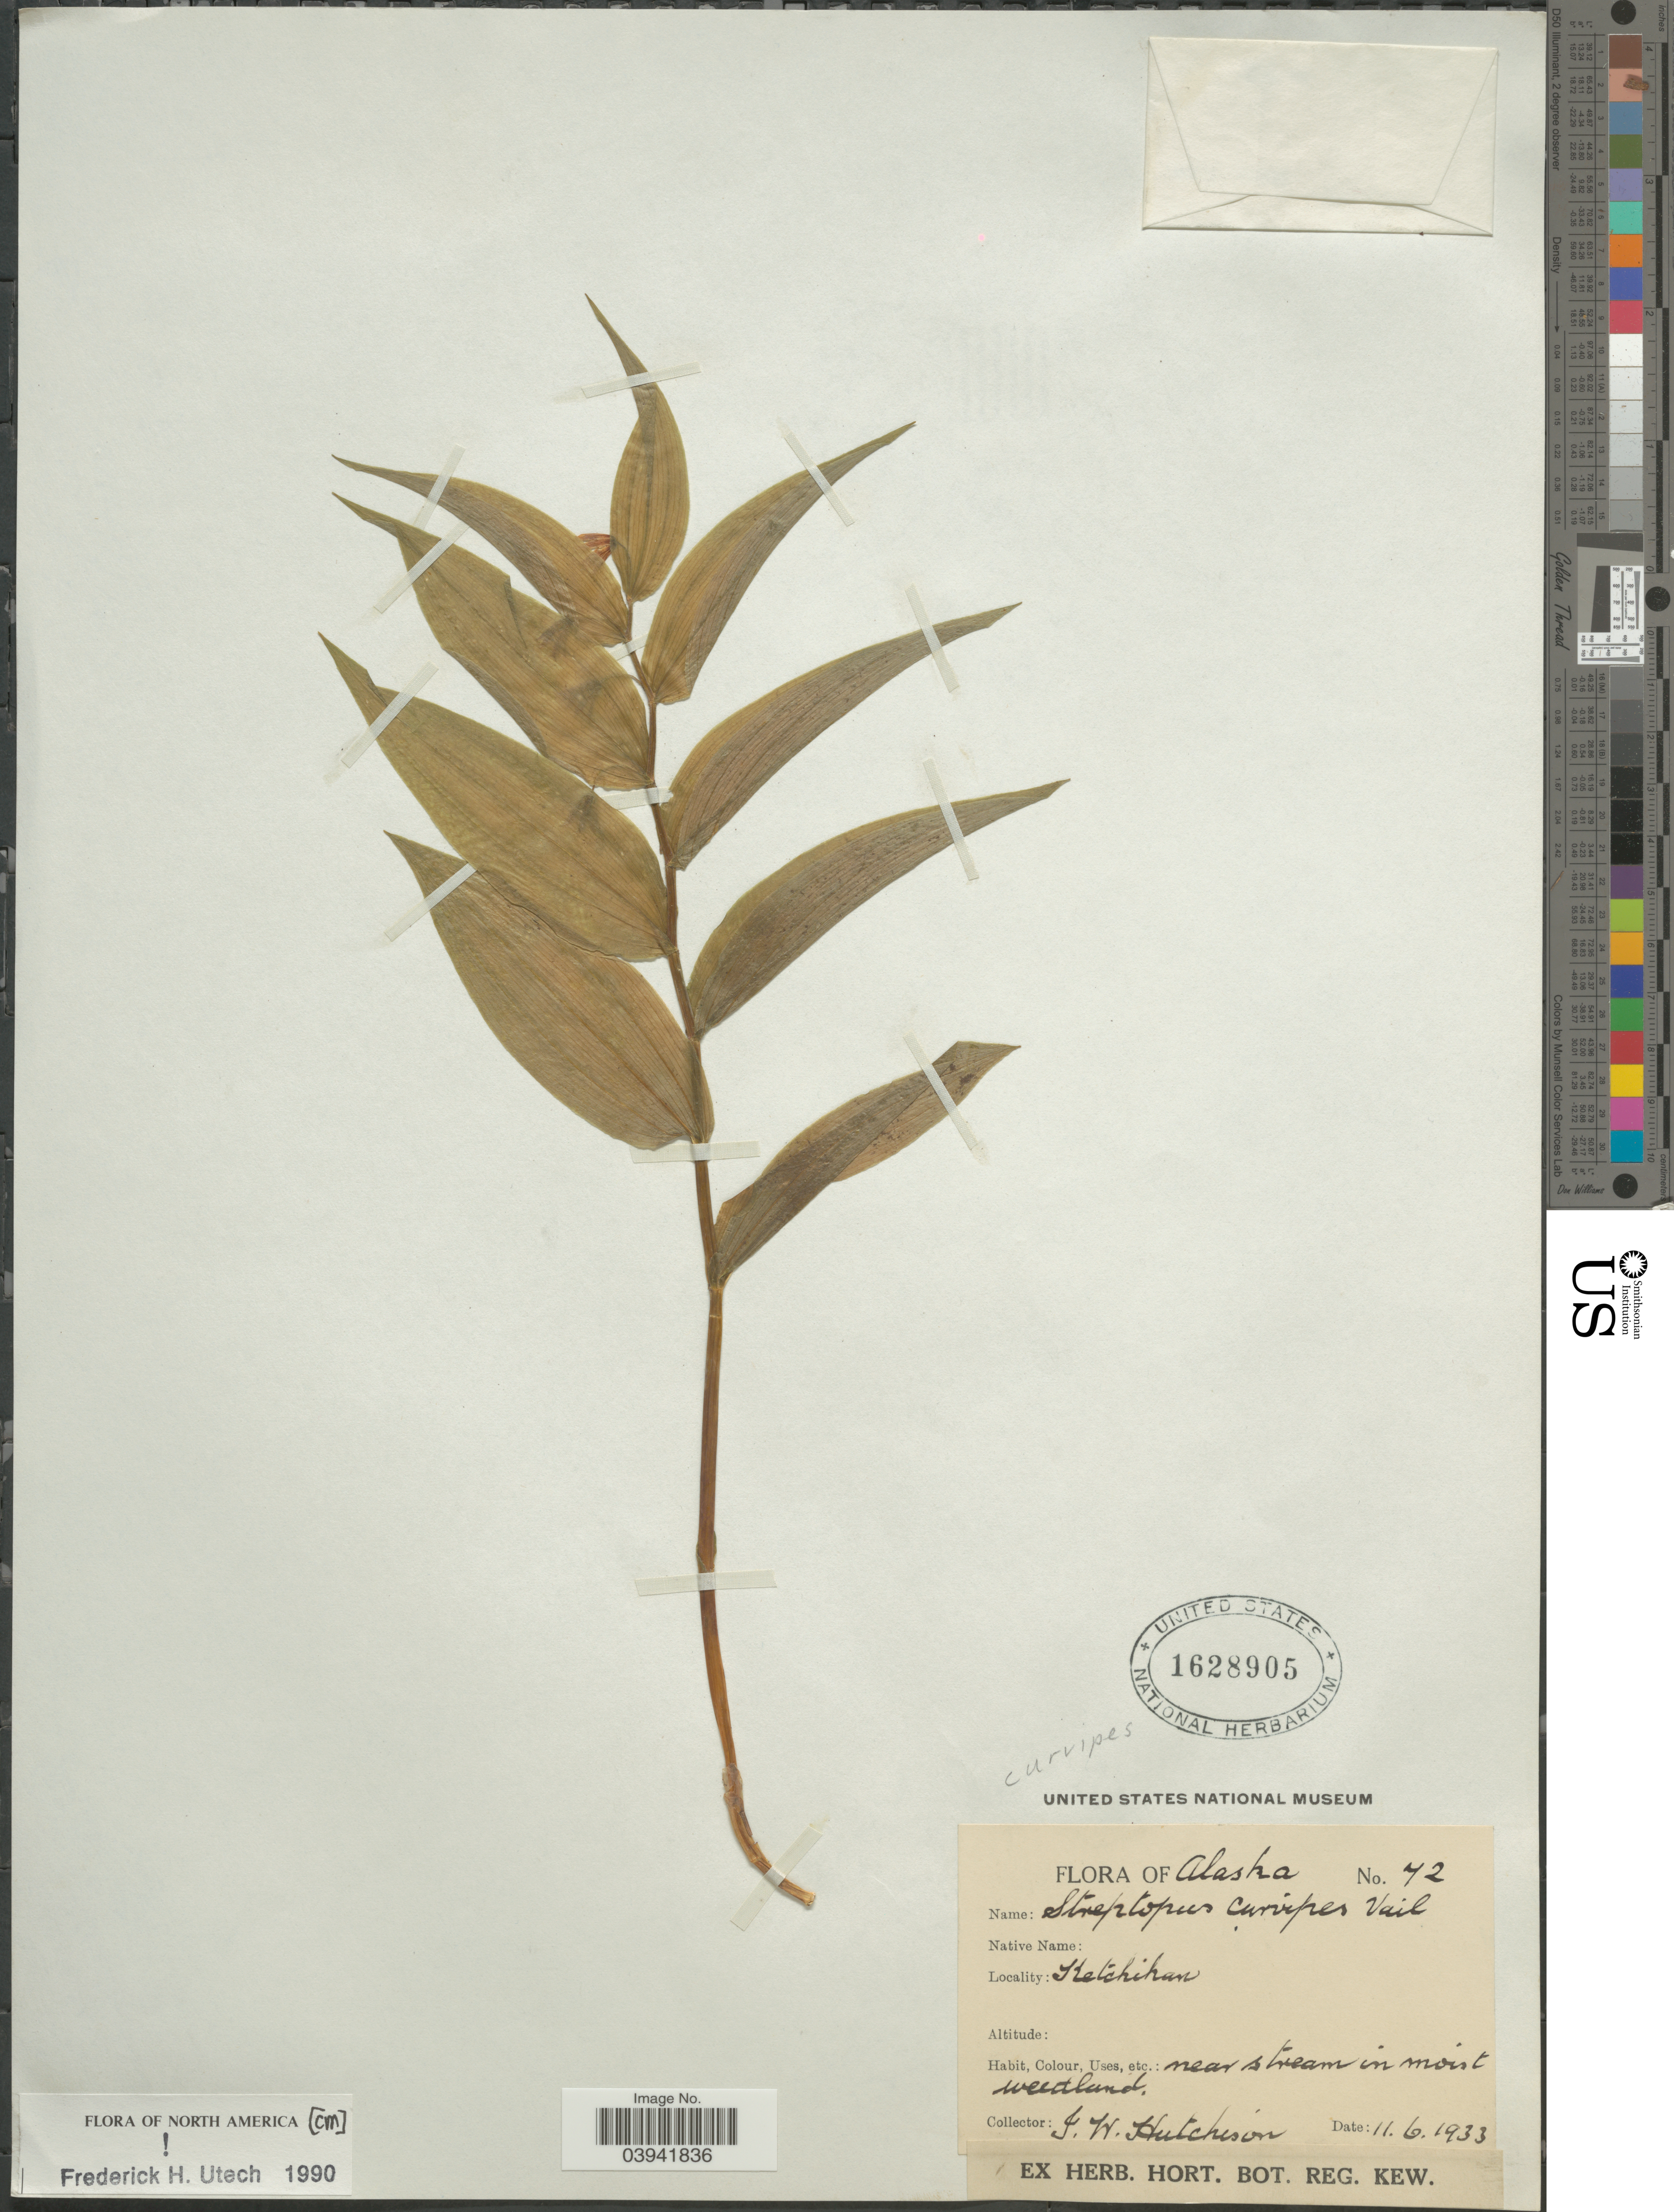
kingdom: Plantae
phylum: Tracheophyta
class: Liliopsida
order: Liliales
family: Liliaceae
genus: Streptopus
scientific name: Streptopus curvipes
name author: Vail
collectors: I. W. Hutchison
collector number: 72*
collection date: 1933-06-11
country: United States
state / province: Alaska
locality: Ketchikan.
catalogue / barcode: US 1628905